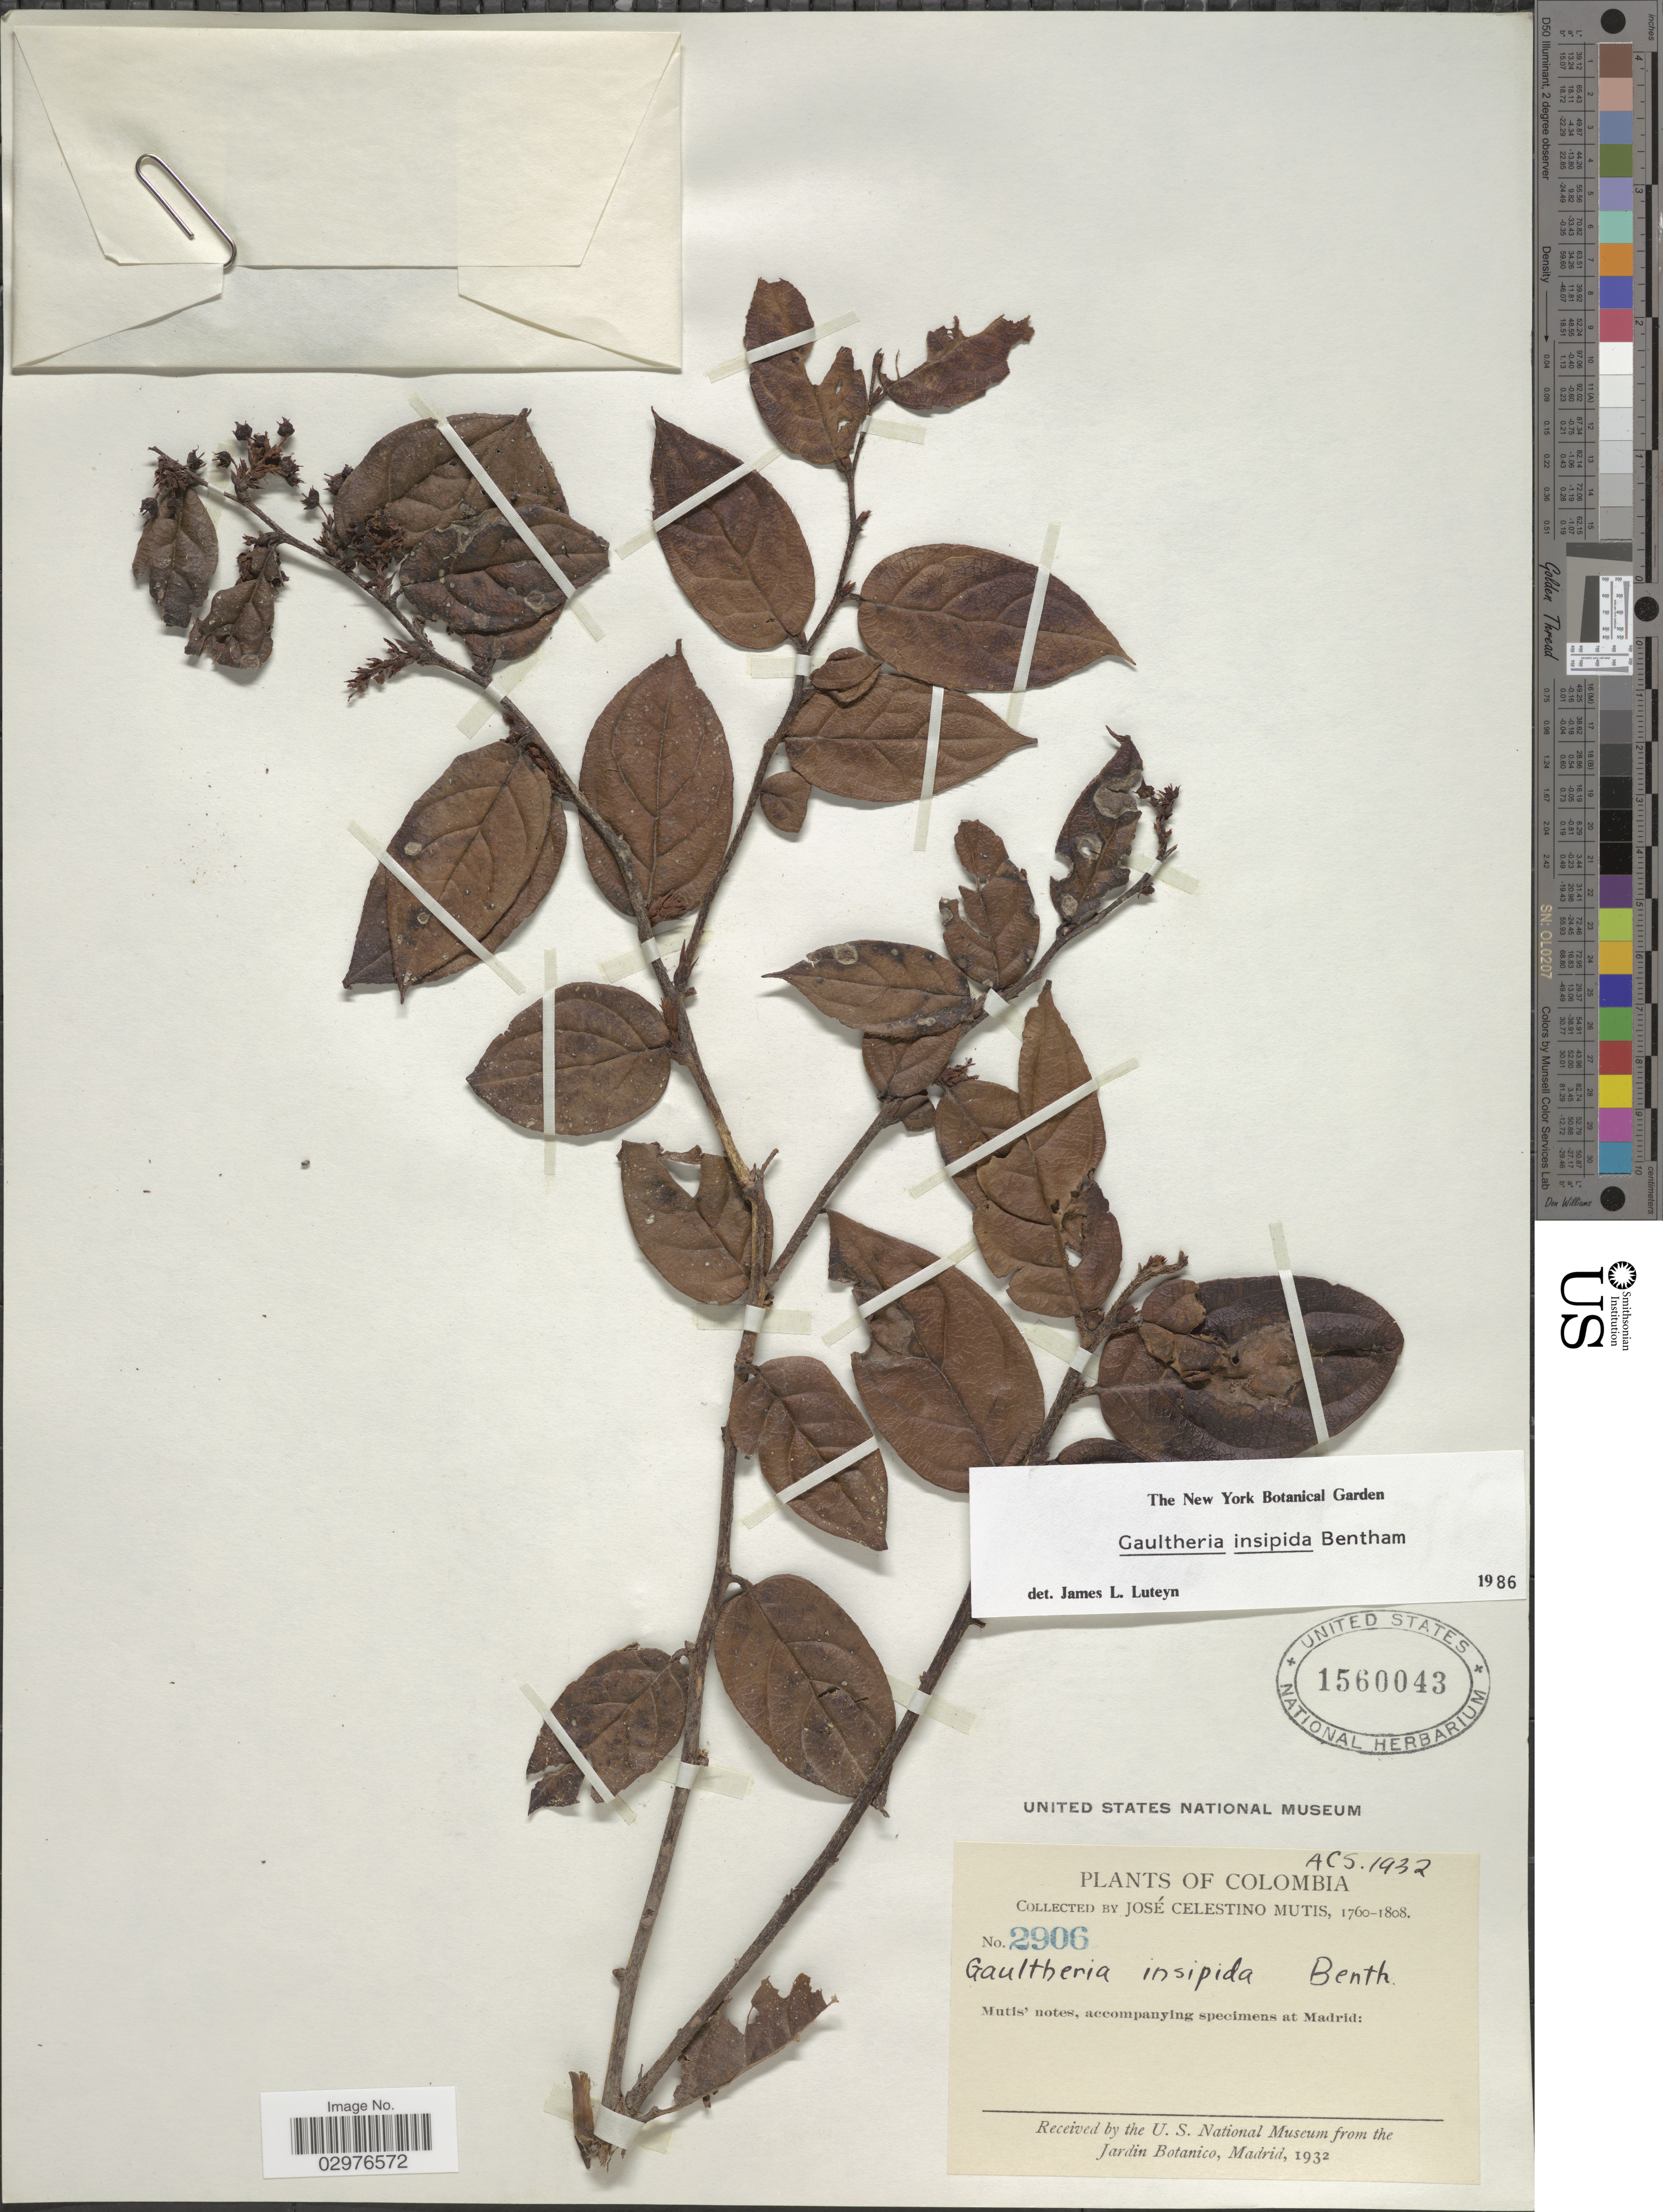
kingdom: Plantae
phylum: Tracheophyta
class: Magnoliopsida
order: Ericales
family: Ericaceae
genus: Gaultheria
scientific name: Gaultheria insipida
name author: Benth.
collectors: J. C. B. Mutis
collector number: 2906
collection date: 1760/1808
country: Colombia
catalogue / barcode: US 1560043